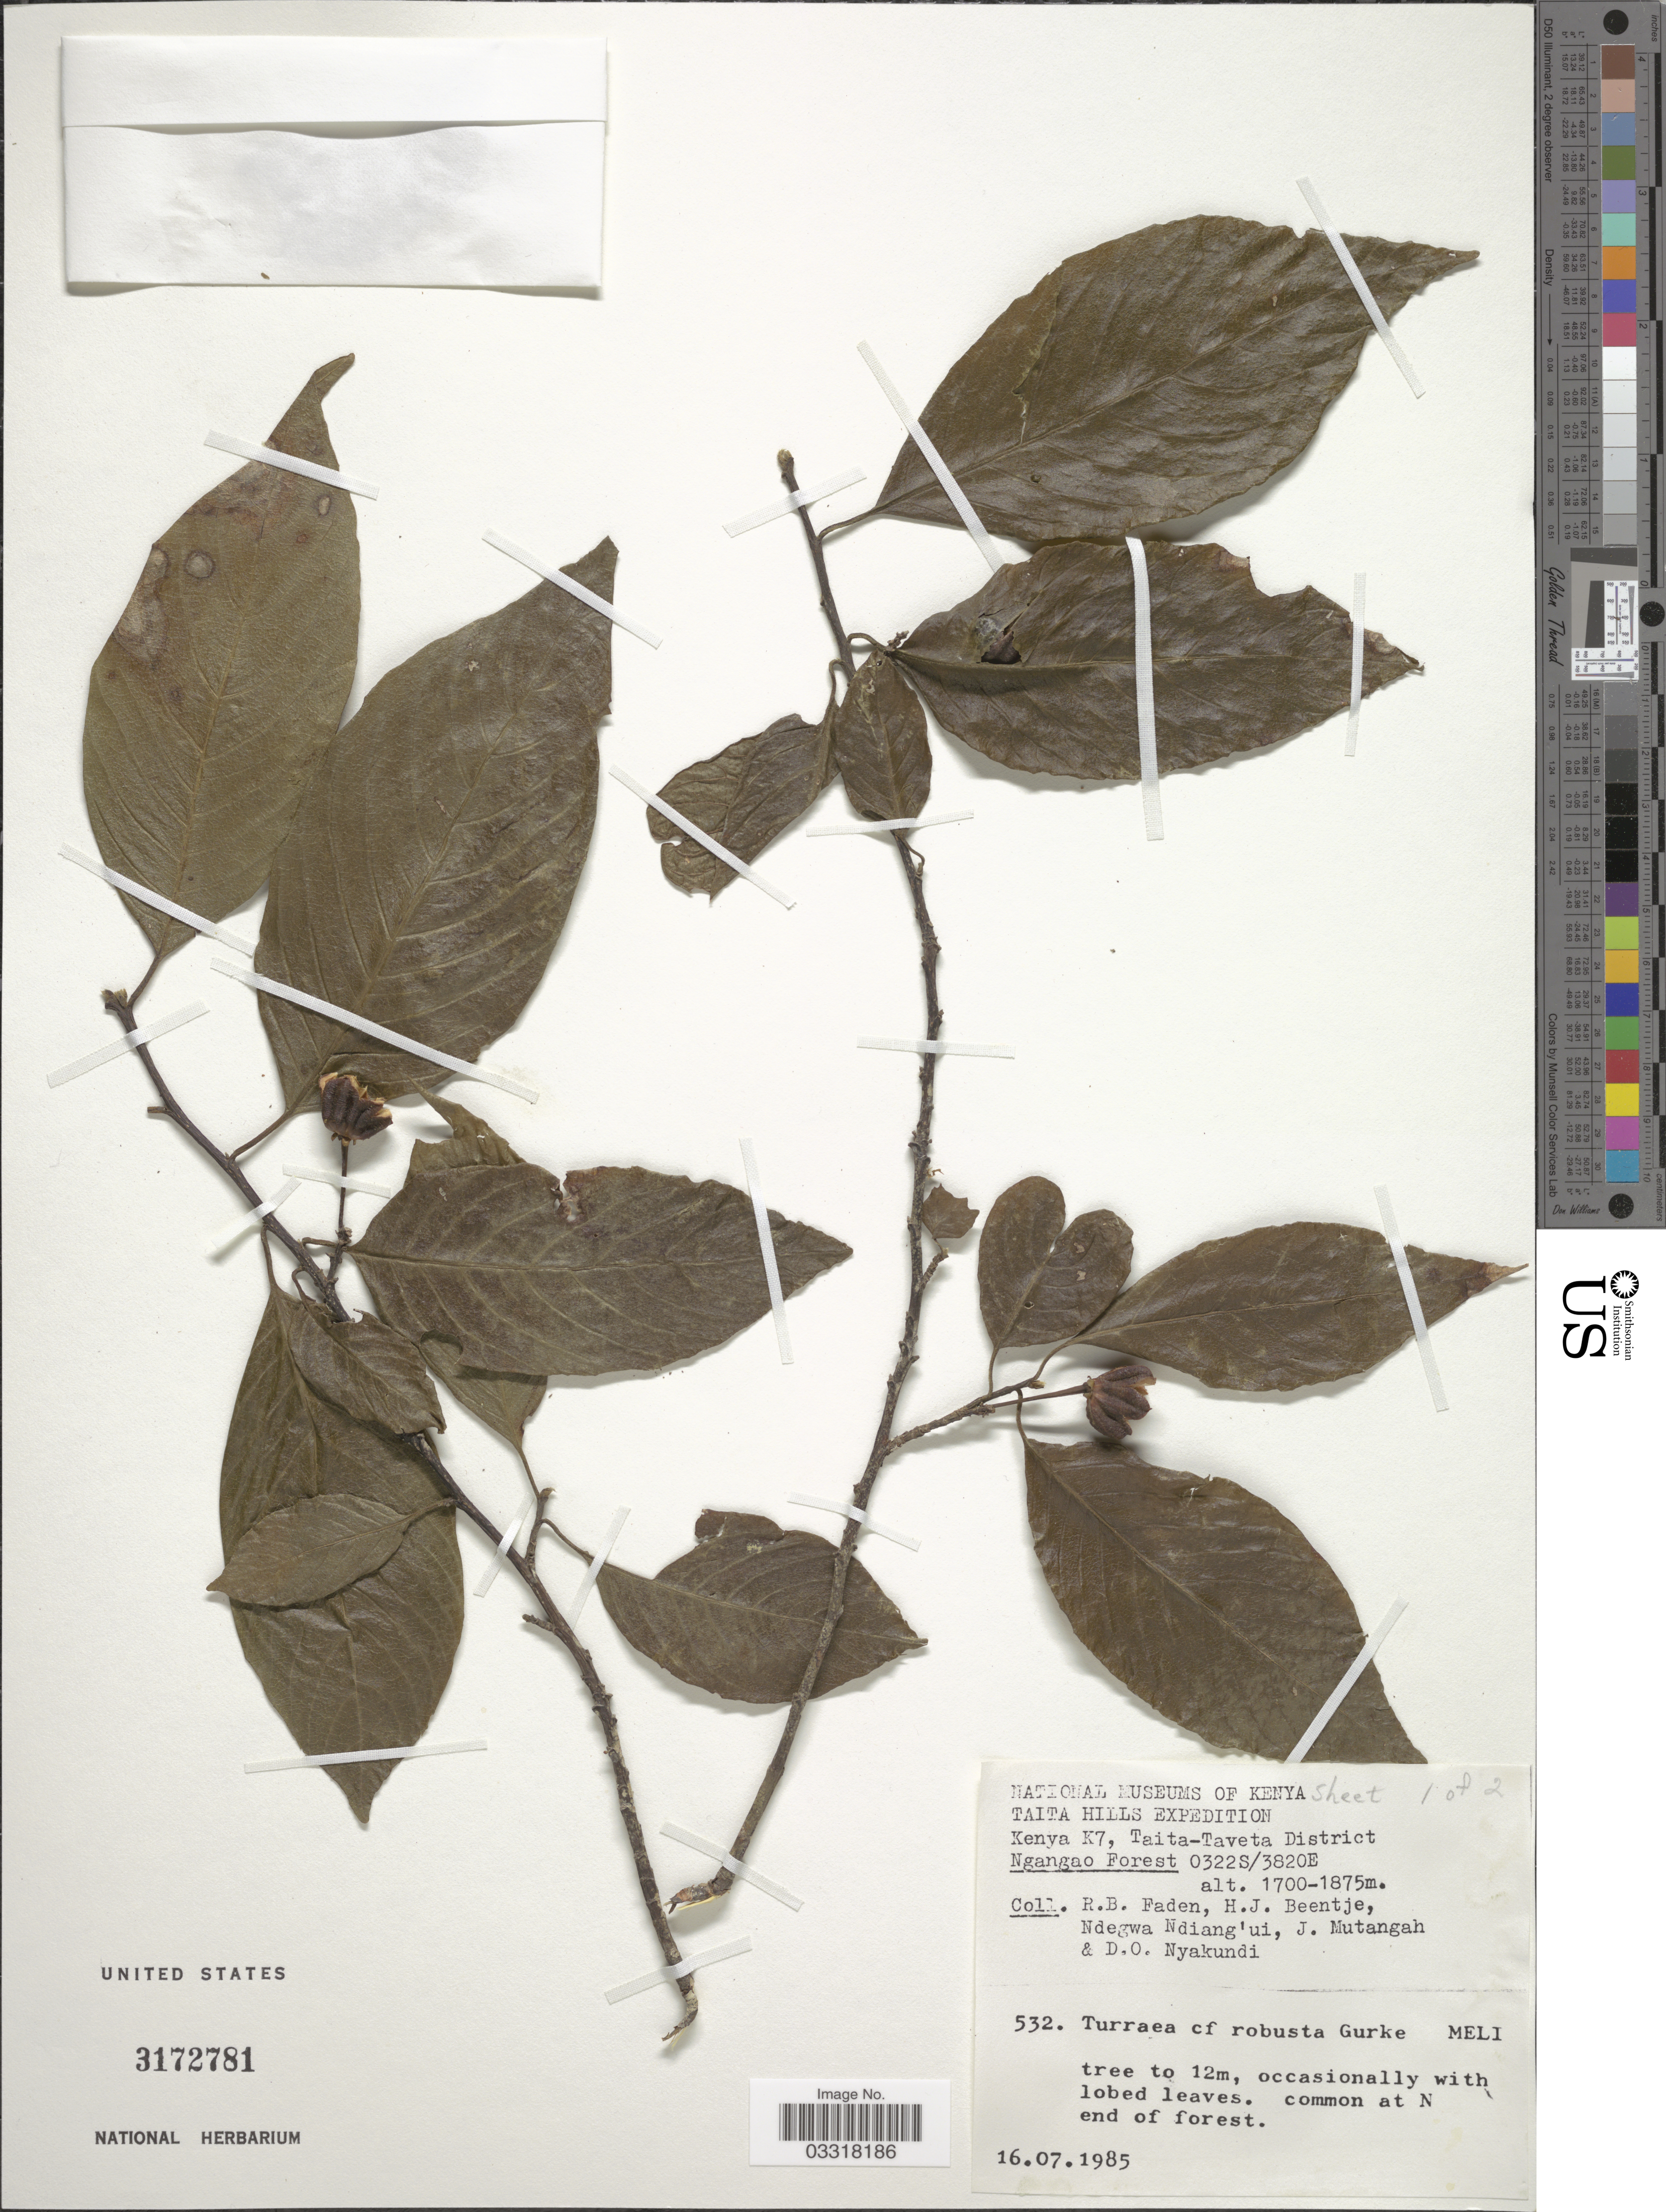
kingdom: Plantae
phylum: Tracheophyta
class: Magnoliopsida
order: Sapindales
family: Meliaceae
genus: Turraea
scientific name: Turraea robusta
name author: Gürke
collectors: R. B. Faden, H. J. Beentje, Ndegwa Ndiang'ui, J. Mutangah & D. Nyakundi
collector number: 532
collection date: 1985-07-16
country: Kenya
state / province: Taita Taveta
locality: Taita Hills. Kenya K7, Taita-Taveta District. Ngangao Forest.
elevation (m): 1700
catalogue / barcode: US 3172781